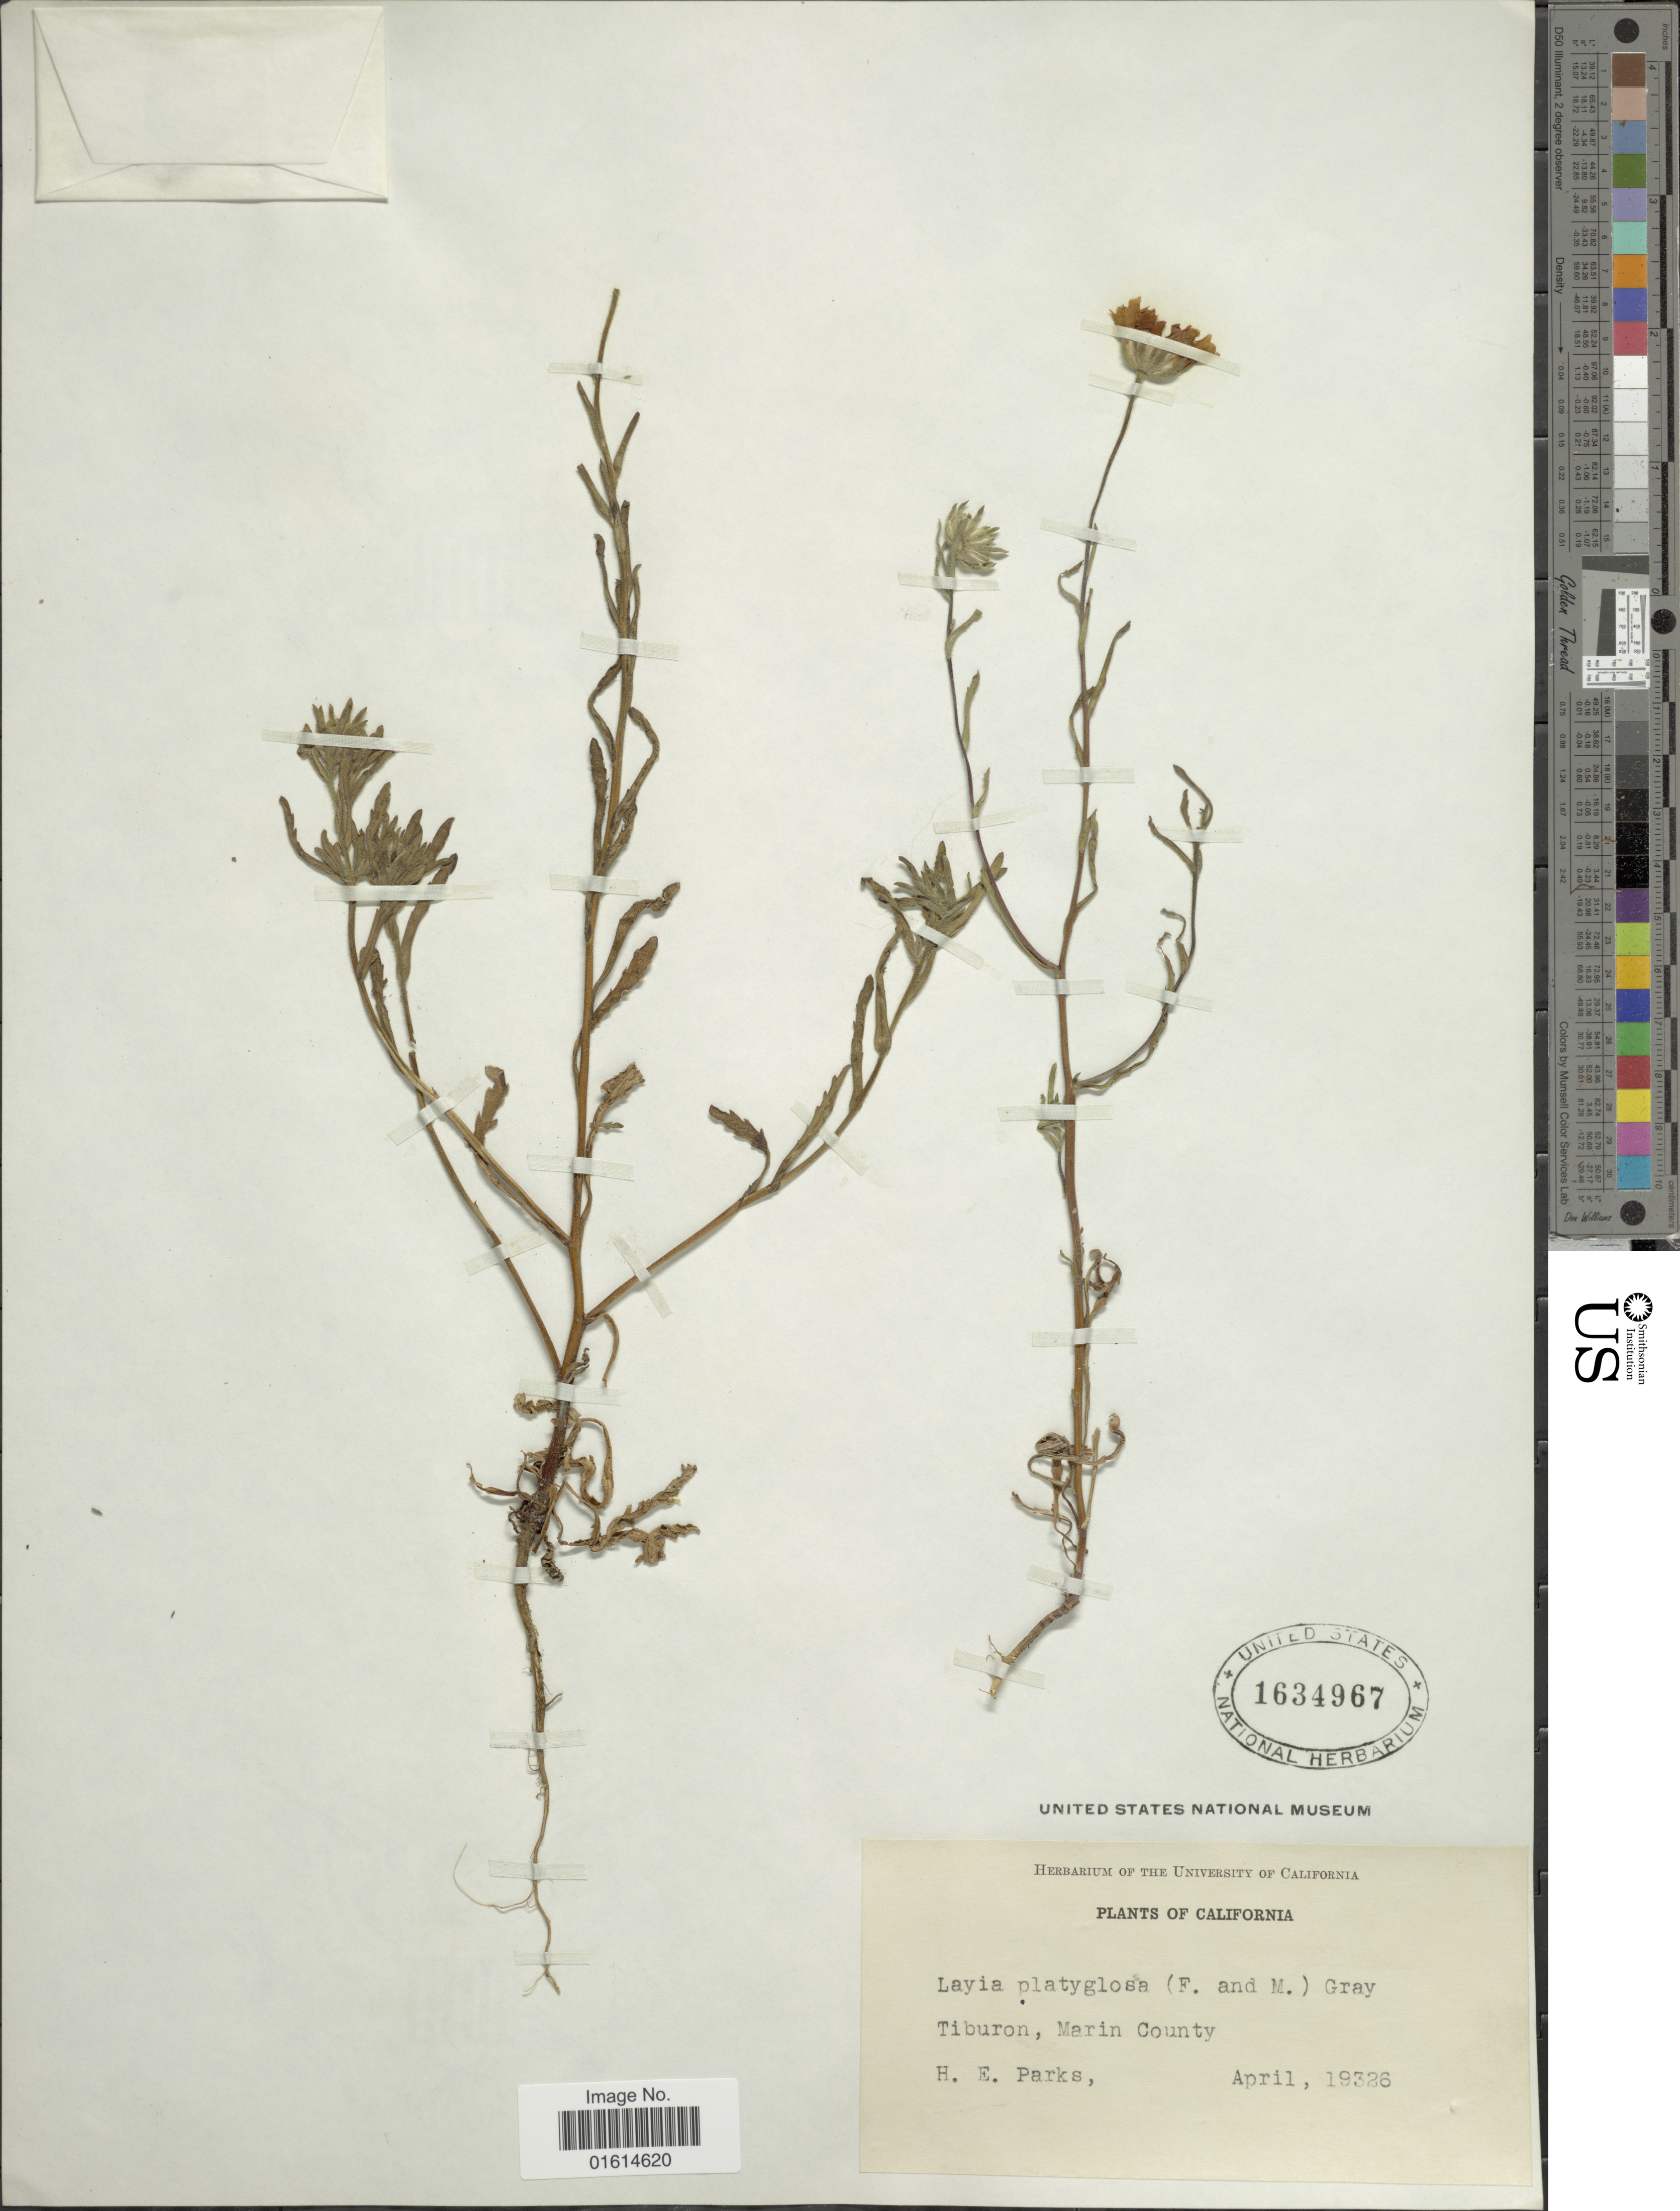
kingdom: Plantae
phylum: Tracheophyta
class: Magnoliopsida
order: Asterales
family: Asteraceae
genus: Layia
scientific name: Layia platyglossa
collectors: H. E. Parks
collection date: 1932-04-06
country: United States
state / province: California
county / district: Marin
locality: Tiburon, Marin County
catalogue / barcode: US 1634967